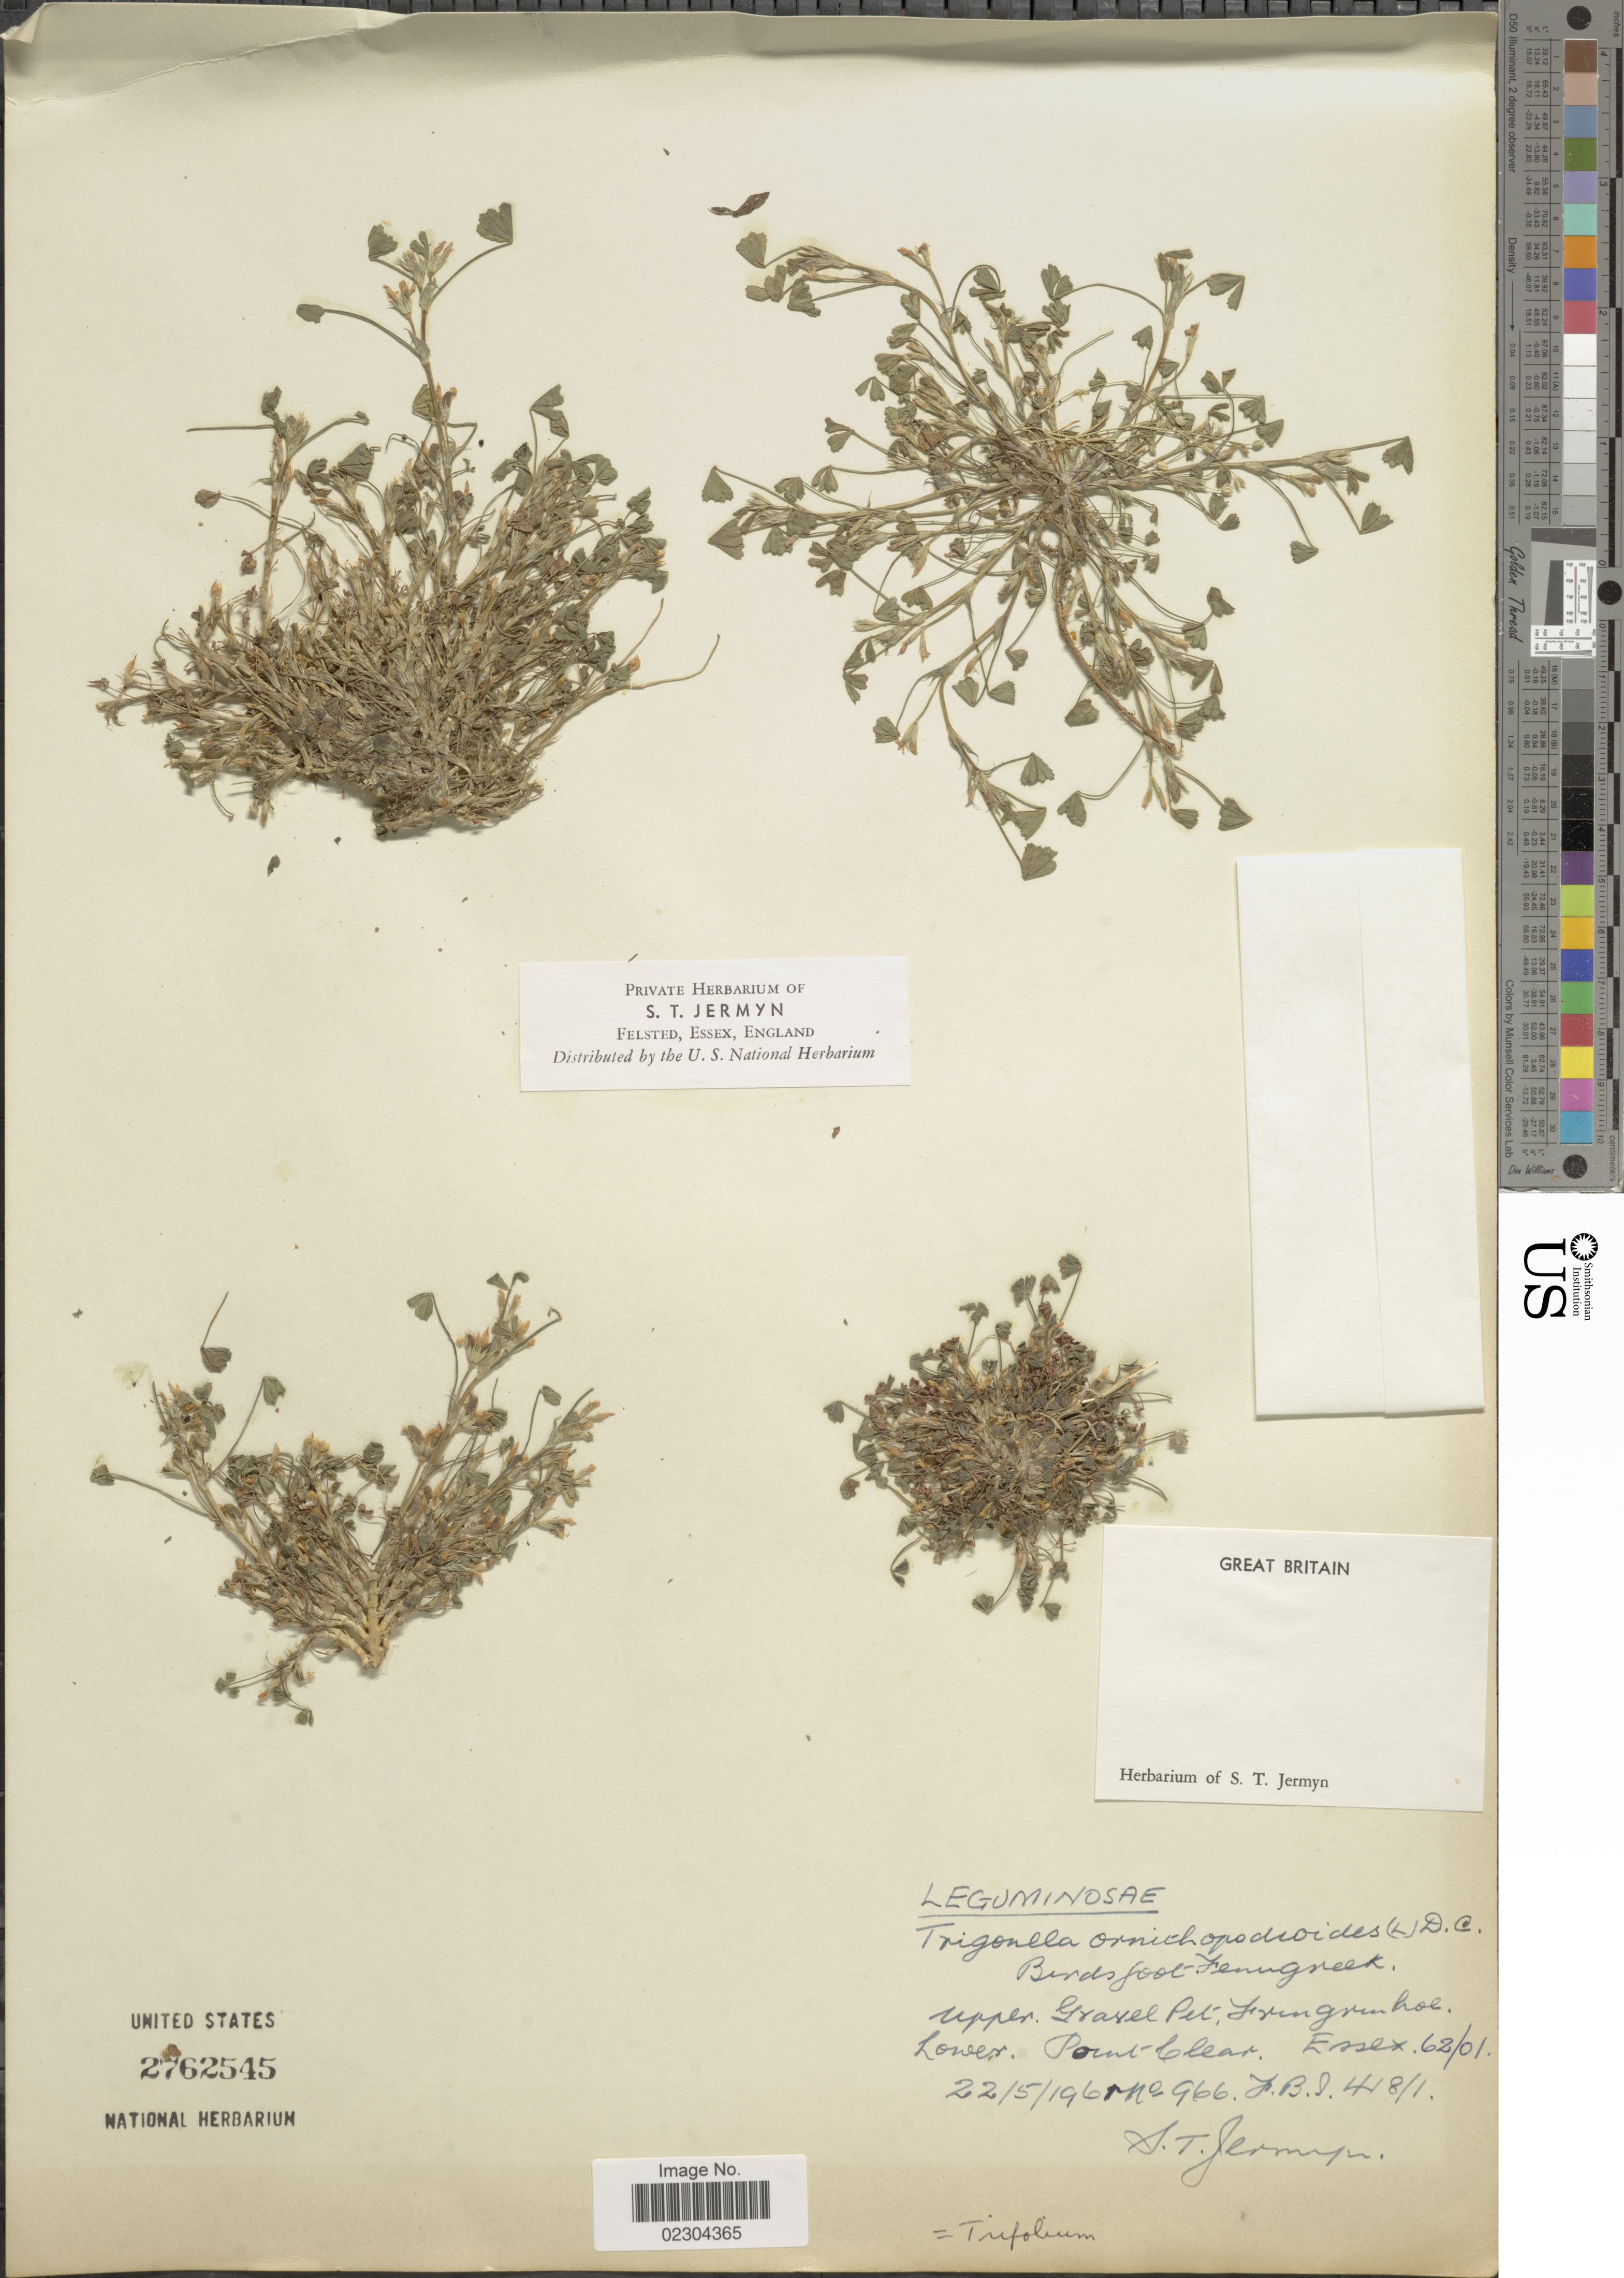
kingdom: Plantae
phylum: Tracheophyta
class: Magnoliopsida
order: Fabales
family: Fabaceae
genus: Trifolium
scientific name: Trifolium ornithopodioides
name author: (L.) Sm.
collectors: S. Jermyn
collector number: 966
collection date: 1961-05-22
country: United Kingdom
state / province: England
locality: Great Britain, Upper Gravel Pit: Frungrunhoe Lower Point Clear. Essex 62/61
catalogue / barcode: US 2762545